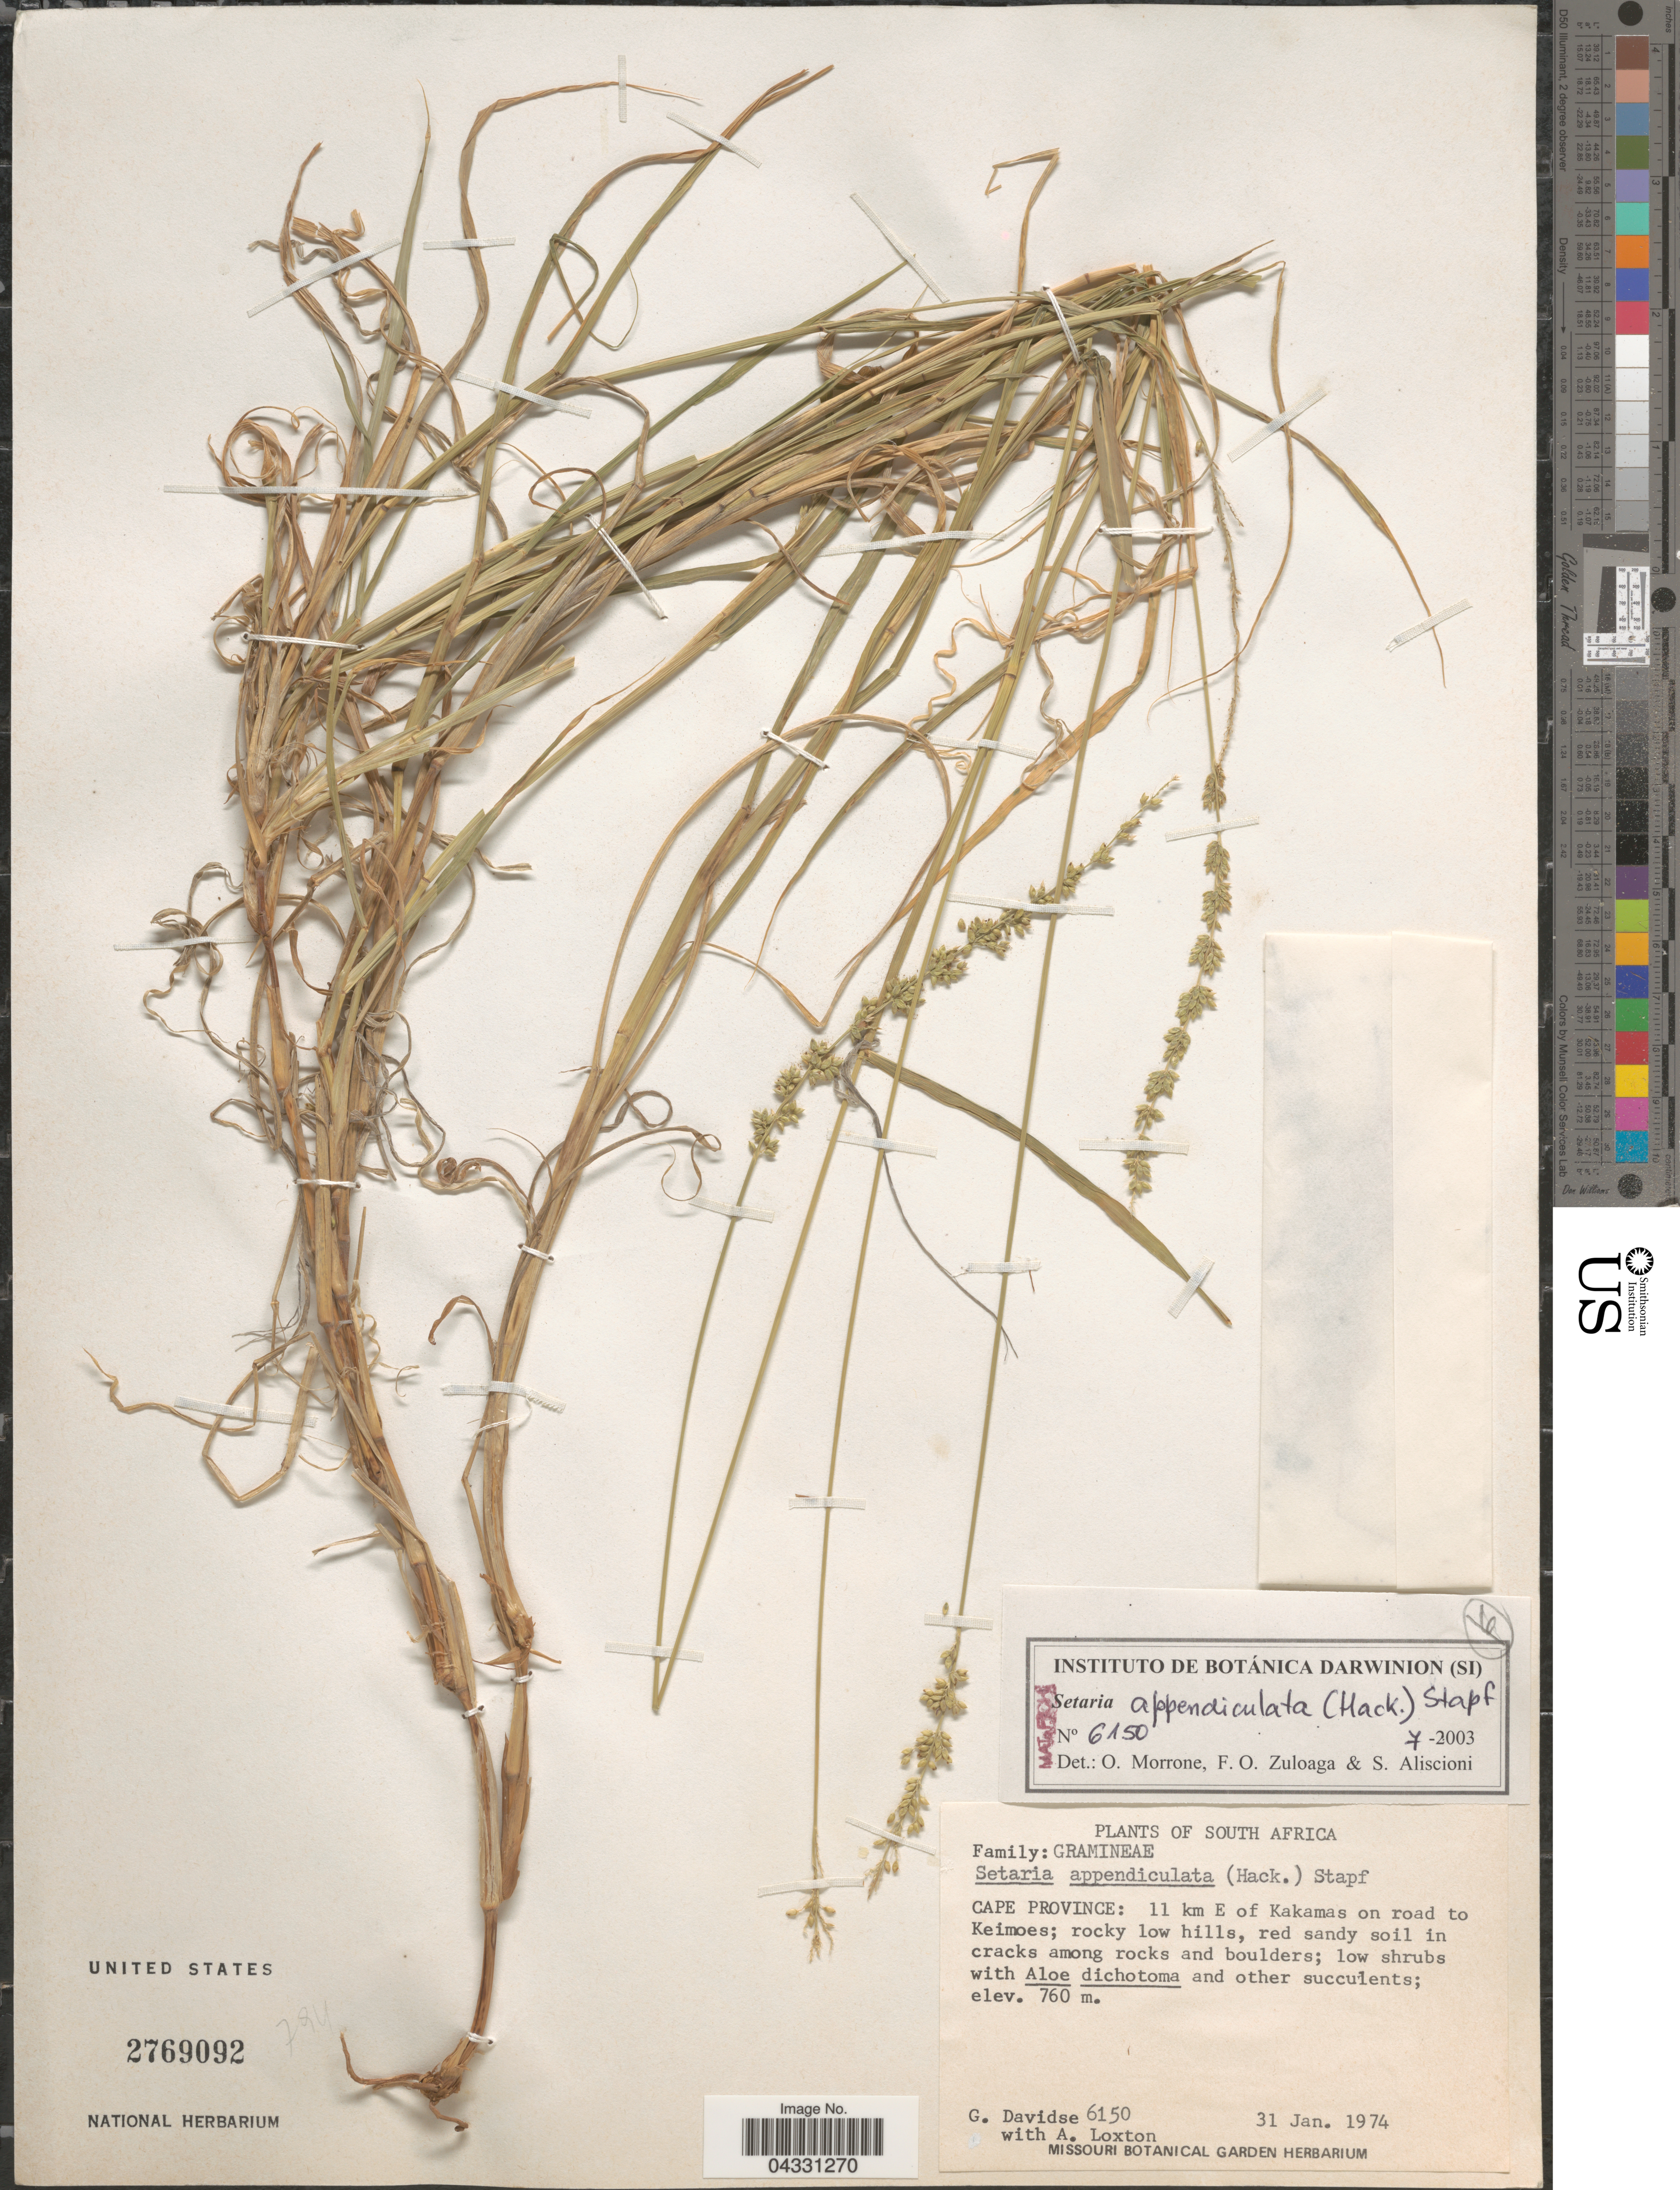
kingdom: Plantae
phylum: Tracheophyta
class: Liliopsida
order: Poales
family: Poaceae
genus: Setaria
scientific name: Setaria appendiculata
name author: (Hack.) Stapf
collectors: G. Davidse & A. Loxton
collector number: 6150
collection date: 1974-01-31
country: South Africa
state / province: Northern Cape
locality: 11 km E of Kakamas on road to Keimoes.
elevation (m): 760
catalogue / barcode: US 2769092